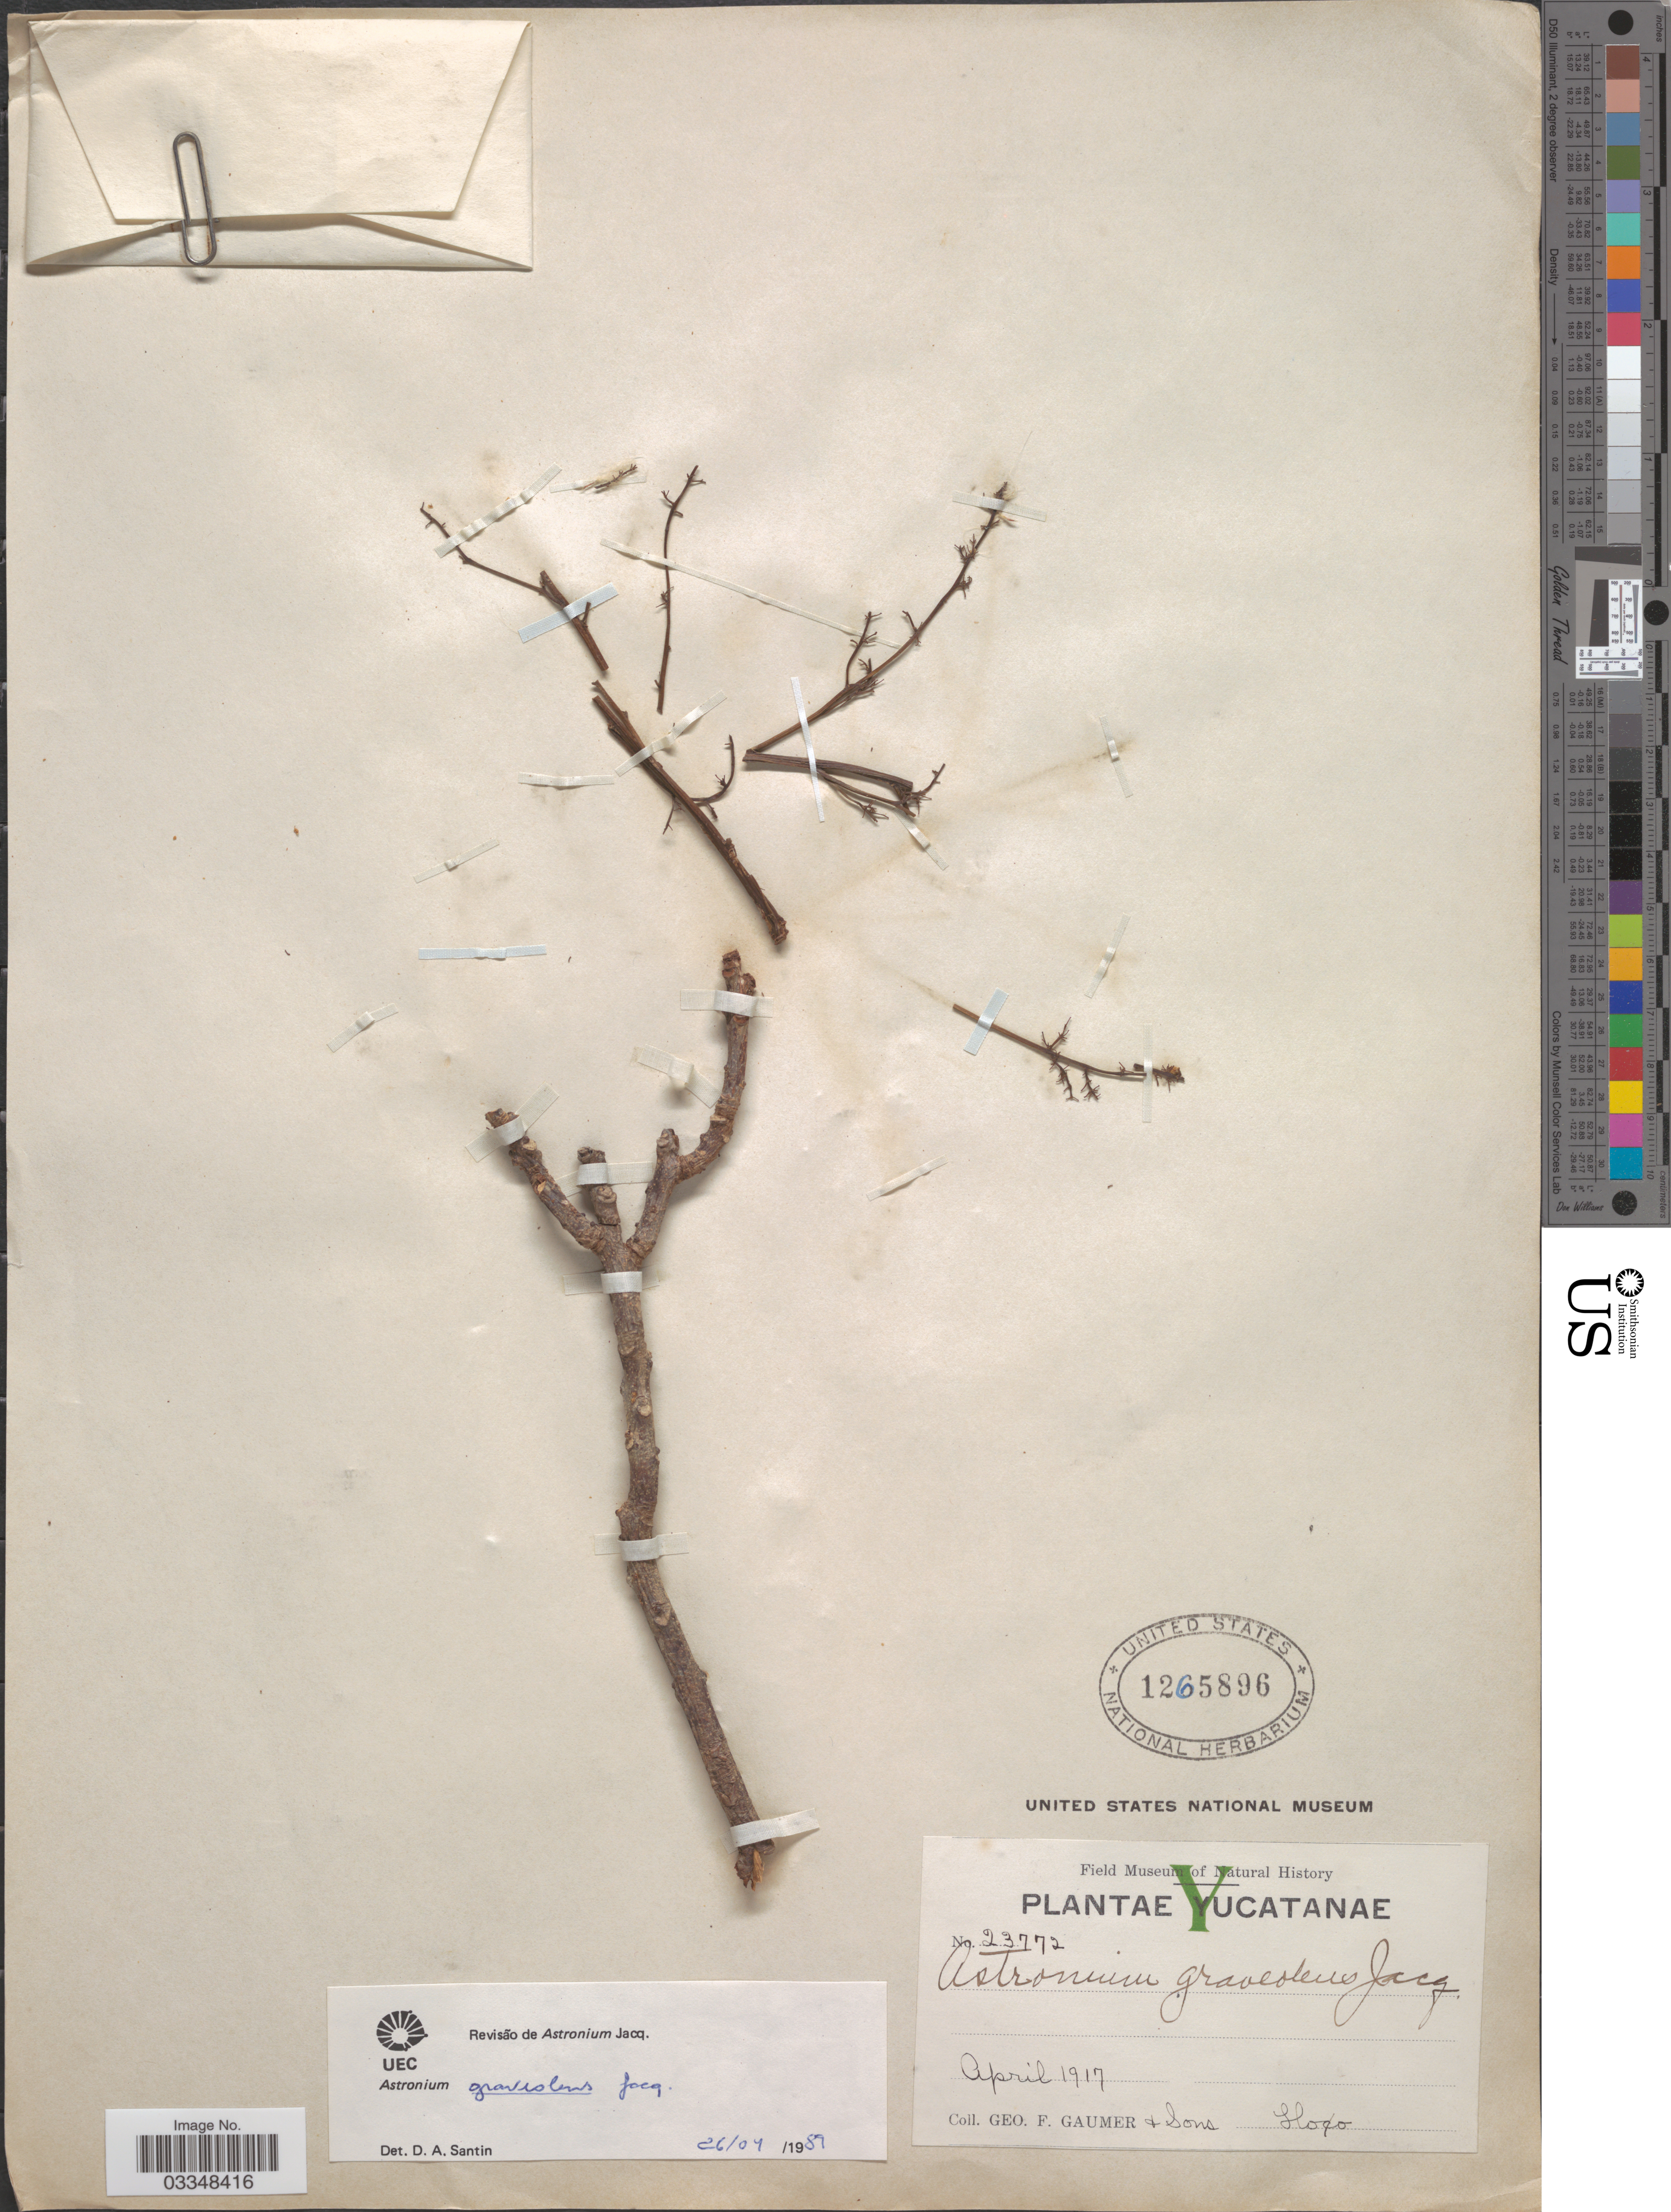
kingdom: Plantae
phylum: Tracheophyta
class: Magnoliopsida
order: Sapindales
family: Anacardiaceae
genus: Astronium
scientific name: Astronium graveolens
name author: Jacq.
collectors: G. F. Gaumer & Sons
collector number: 23772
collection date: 1917-04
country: Mexico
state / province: Yucatán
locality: Hoco. [unsure placement]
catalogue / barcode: US 1265896